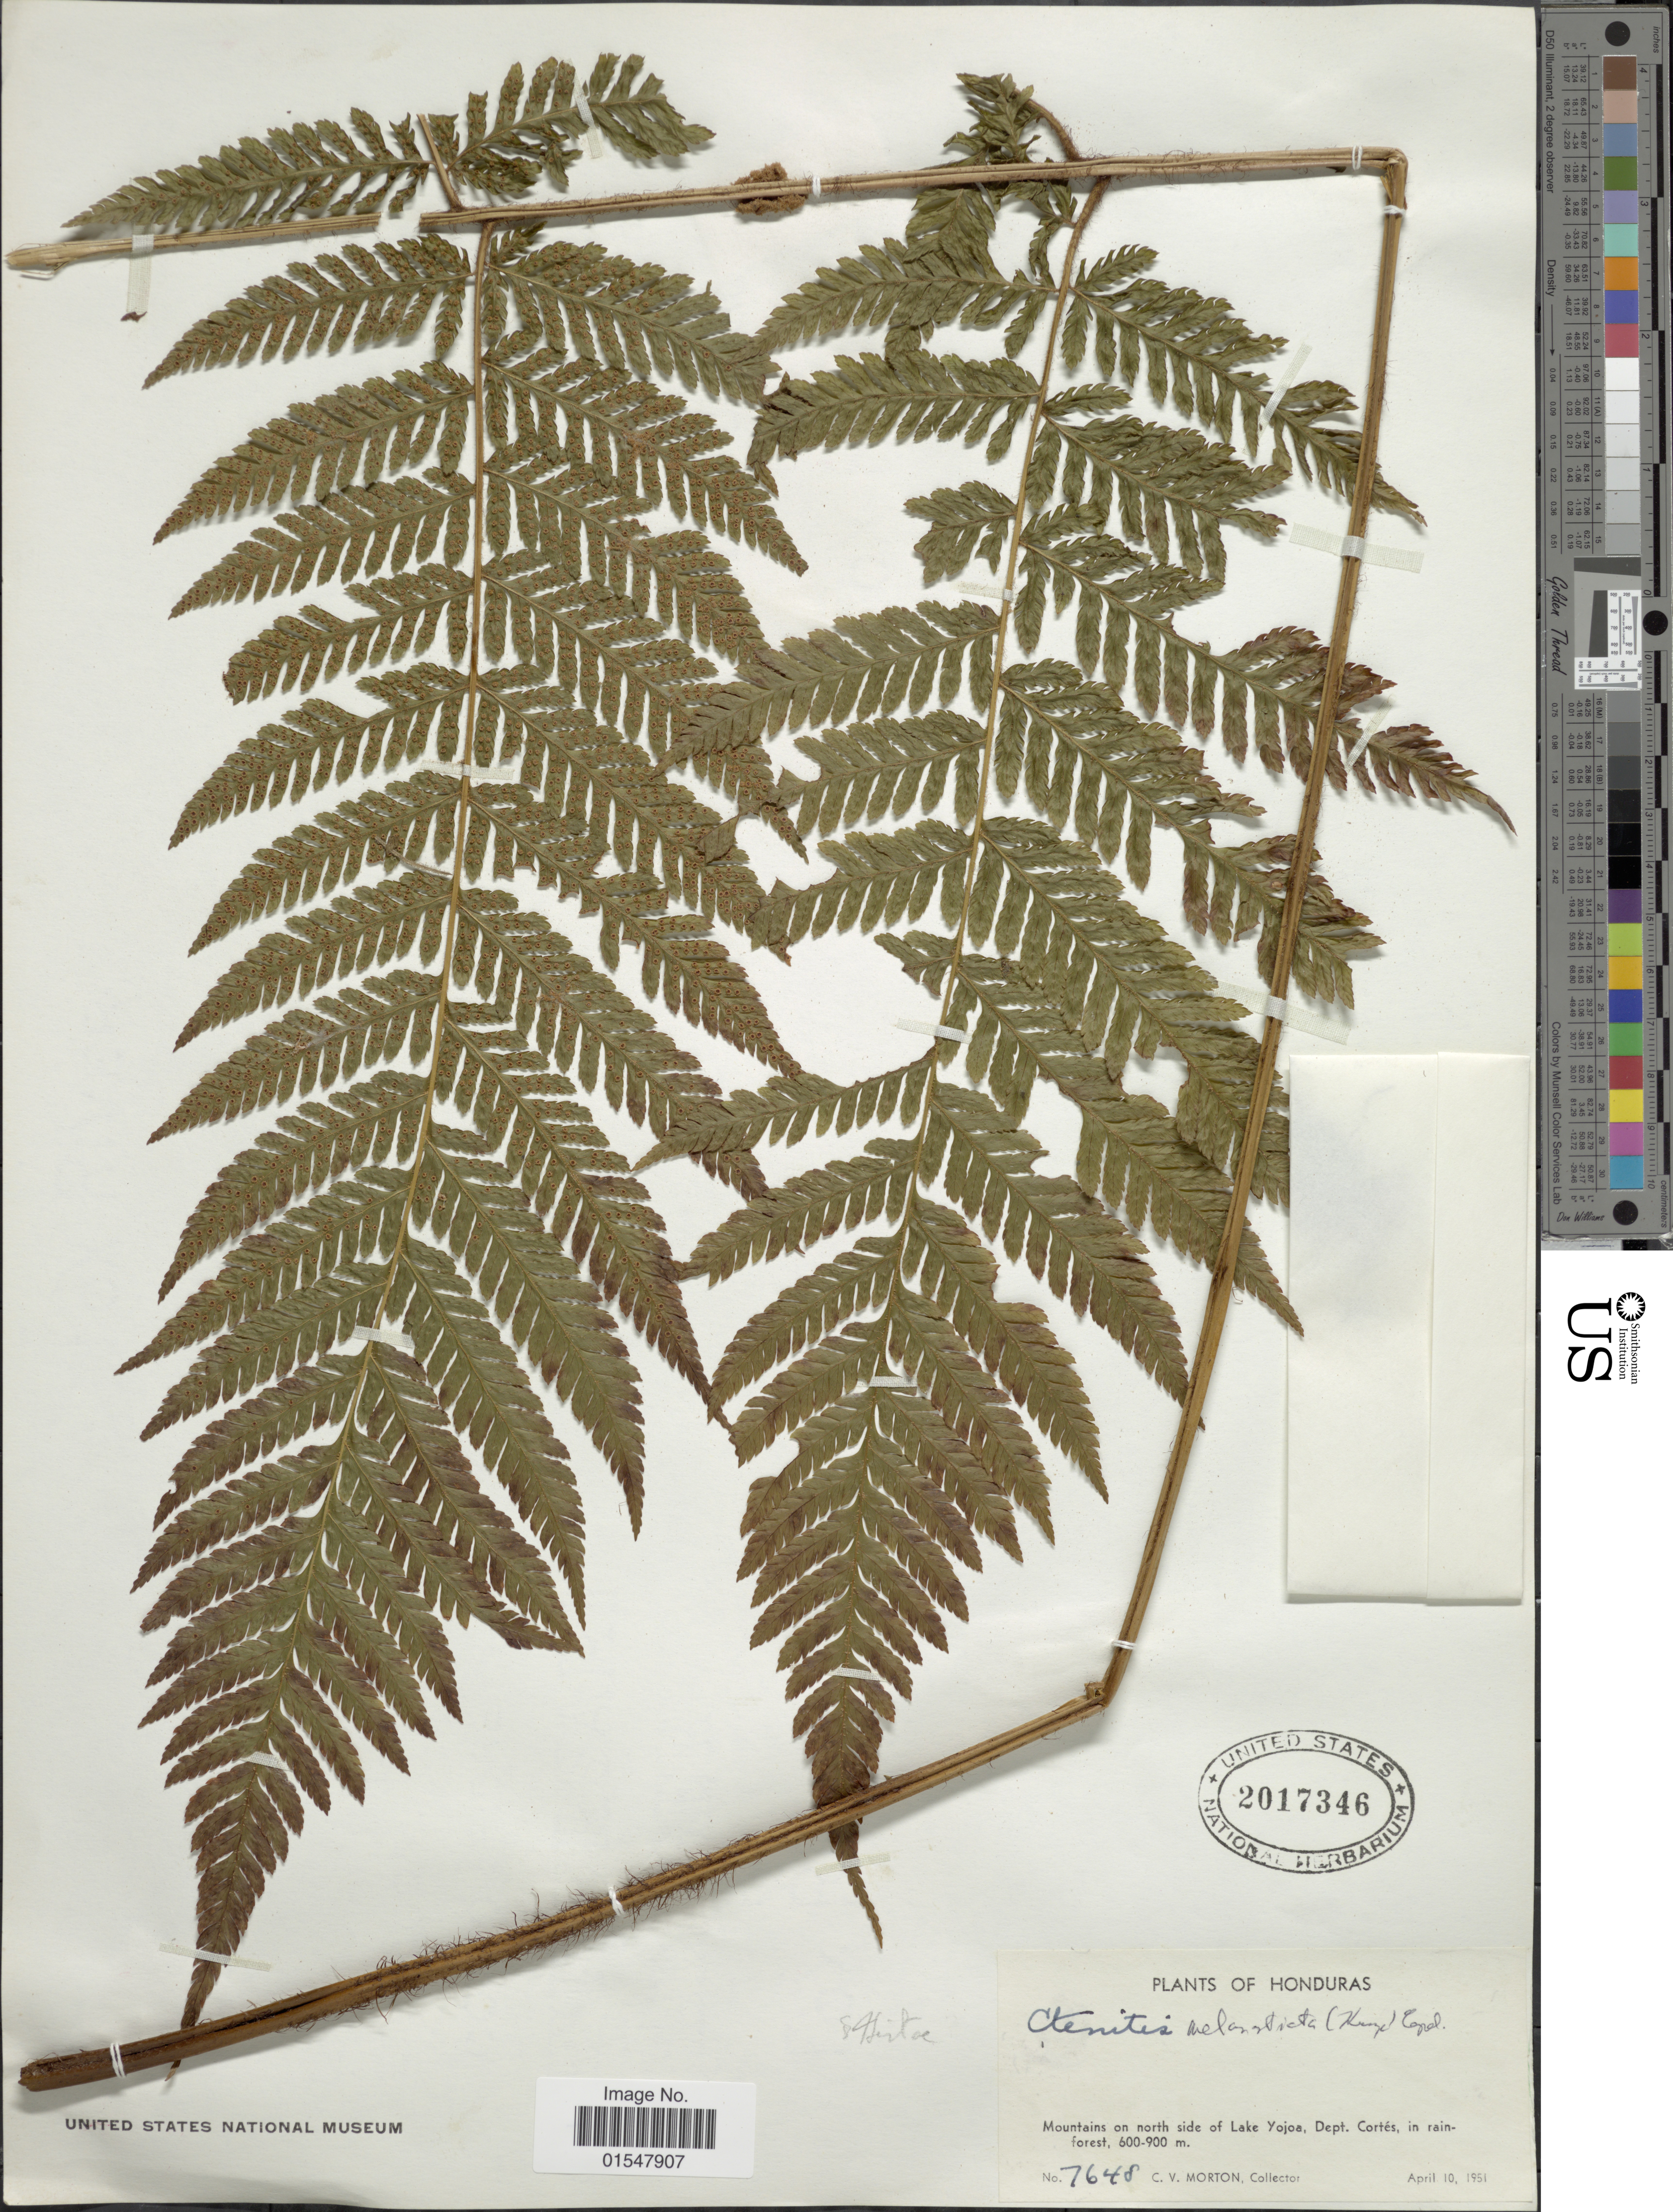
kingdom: Plantae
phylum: Tracheophyta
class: Polypodiopsida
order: Polypodiales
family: Dryopteridaceae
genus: Ctenitis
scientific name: Ctenitis melanosticta var. melanosticta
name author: (Kunze) Copel.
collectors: C. V. Morton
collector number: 7648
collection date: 1951-04-10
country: Honduras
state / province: Cortés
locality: Honduras, Mountains on north side of Lake Yojoa, dept. Cortés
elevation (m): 600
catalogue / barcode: US 2017346